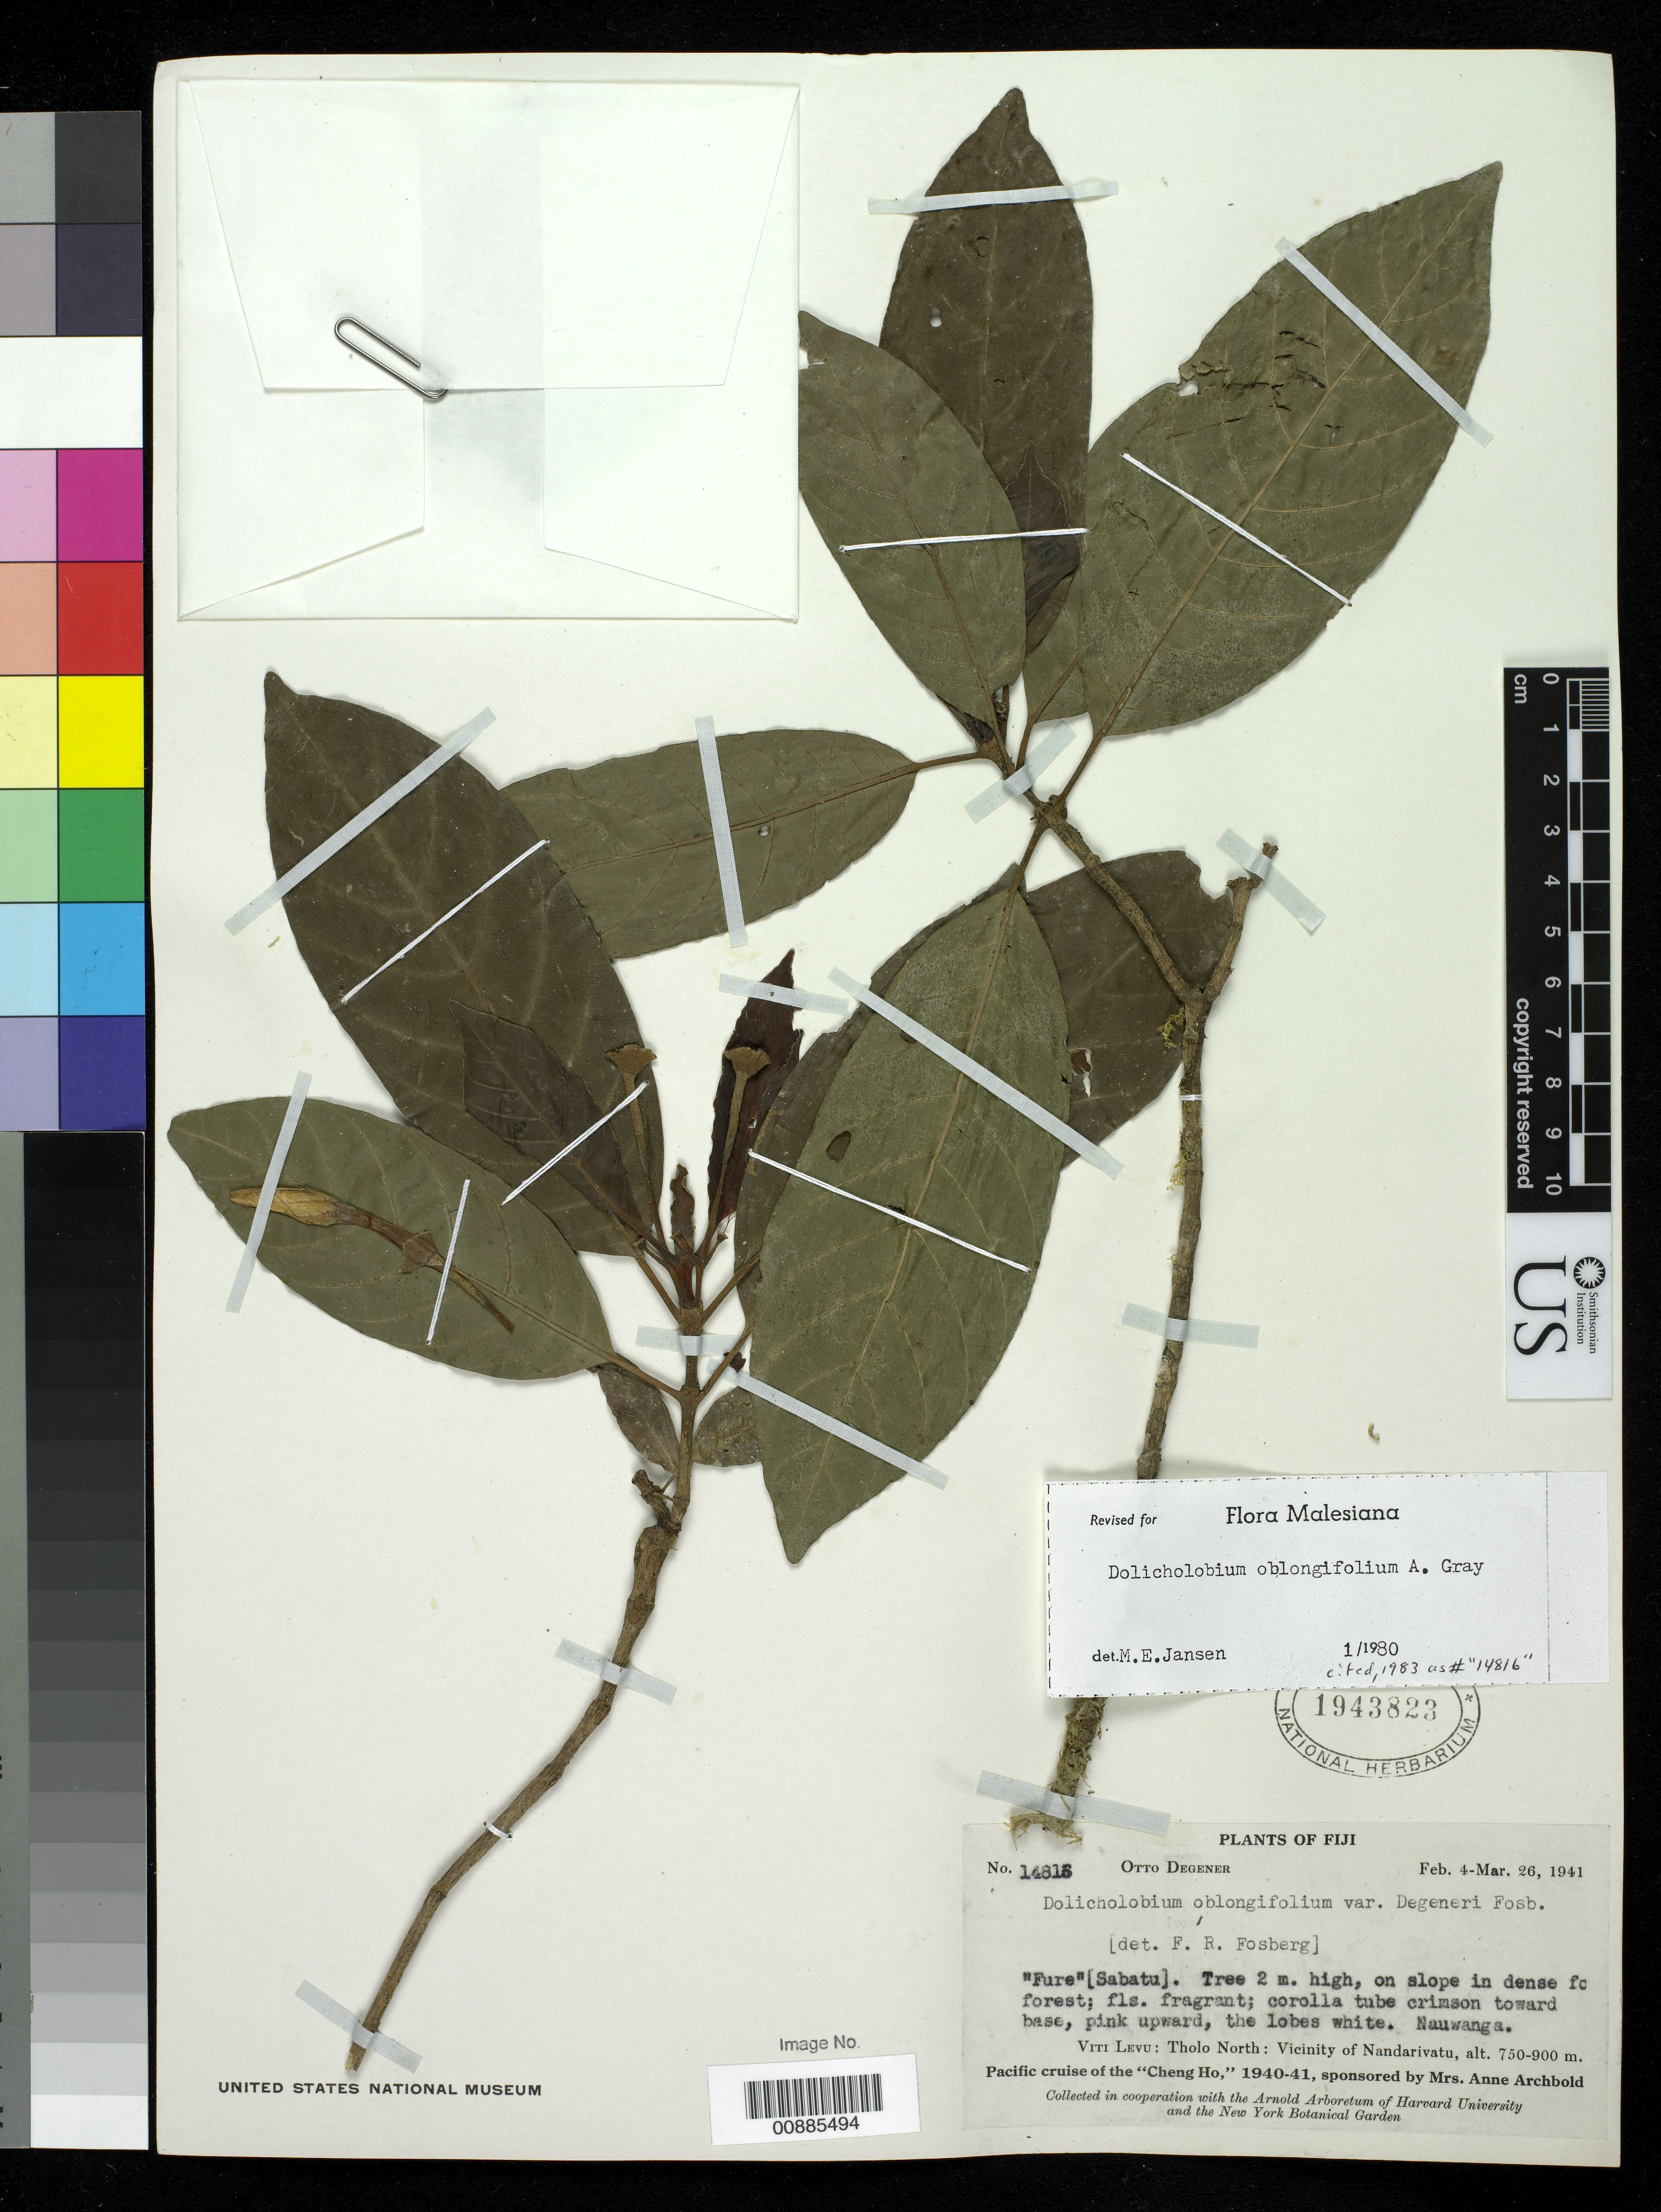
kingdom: Plantae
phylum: Tracheophyta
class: Magnoliopsida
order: Gentianales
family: Rubiaceae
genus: Dolicholobium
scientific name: Dolicholobium oblongifolium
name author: A. Gray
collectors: O. Degener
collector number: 14816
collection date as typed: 04 Feb 1941 to 26 Mar 1941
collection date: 1941-02-04/1941-03-26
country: Fiji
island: Viti Levu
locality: Viti Levu, Tholo North: Vicinity of Nandarivatu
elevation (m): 229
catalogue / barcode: US 1943823